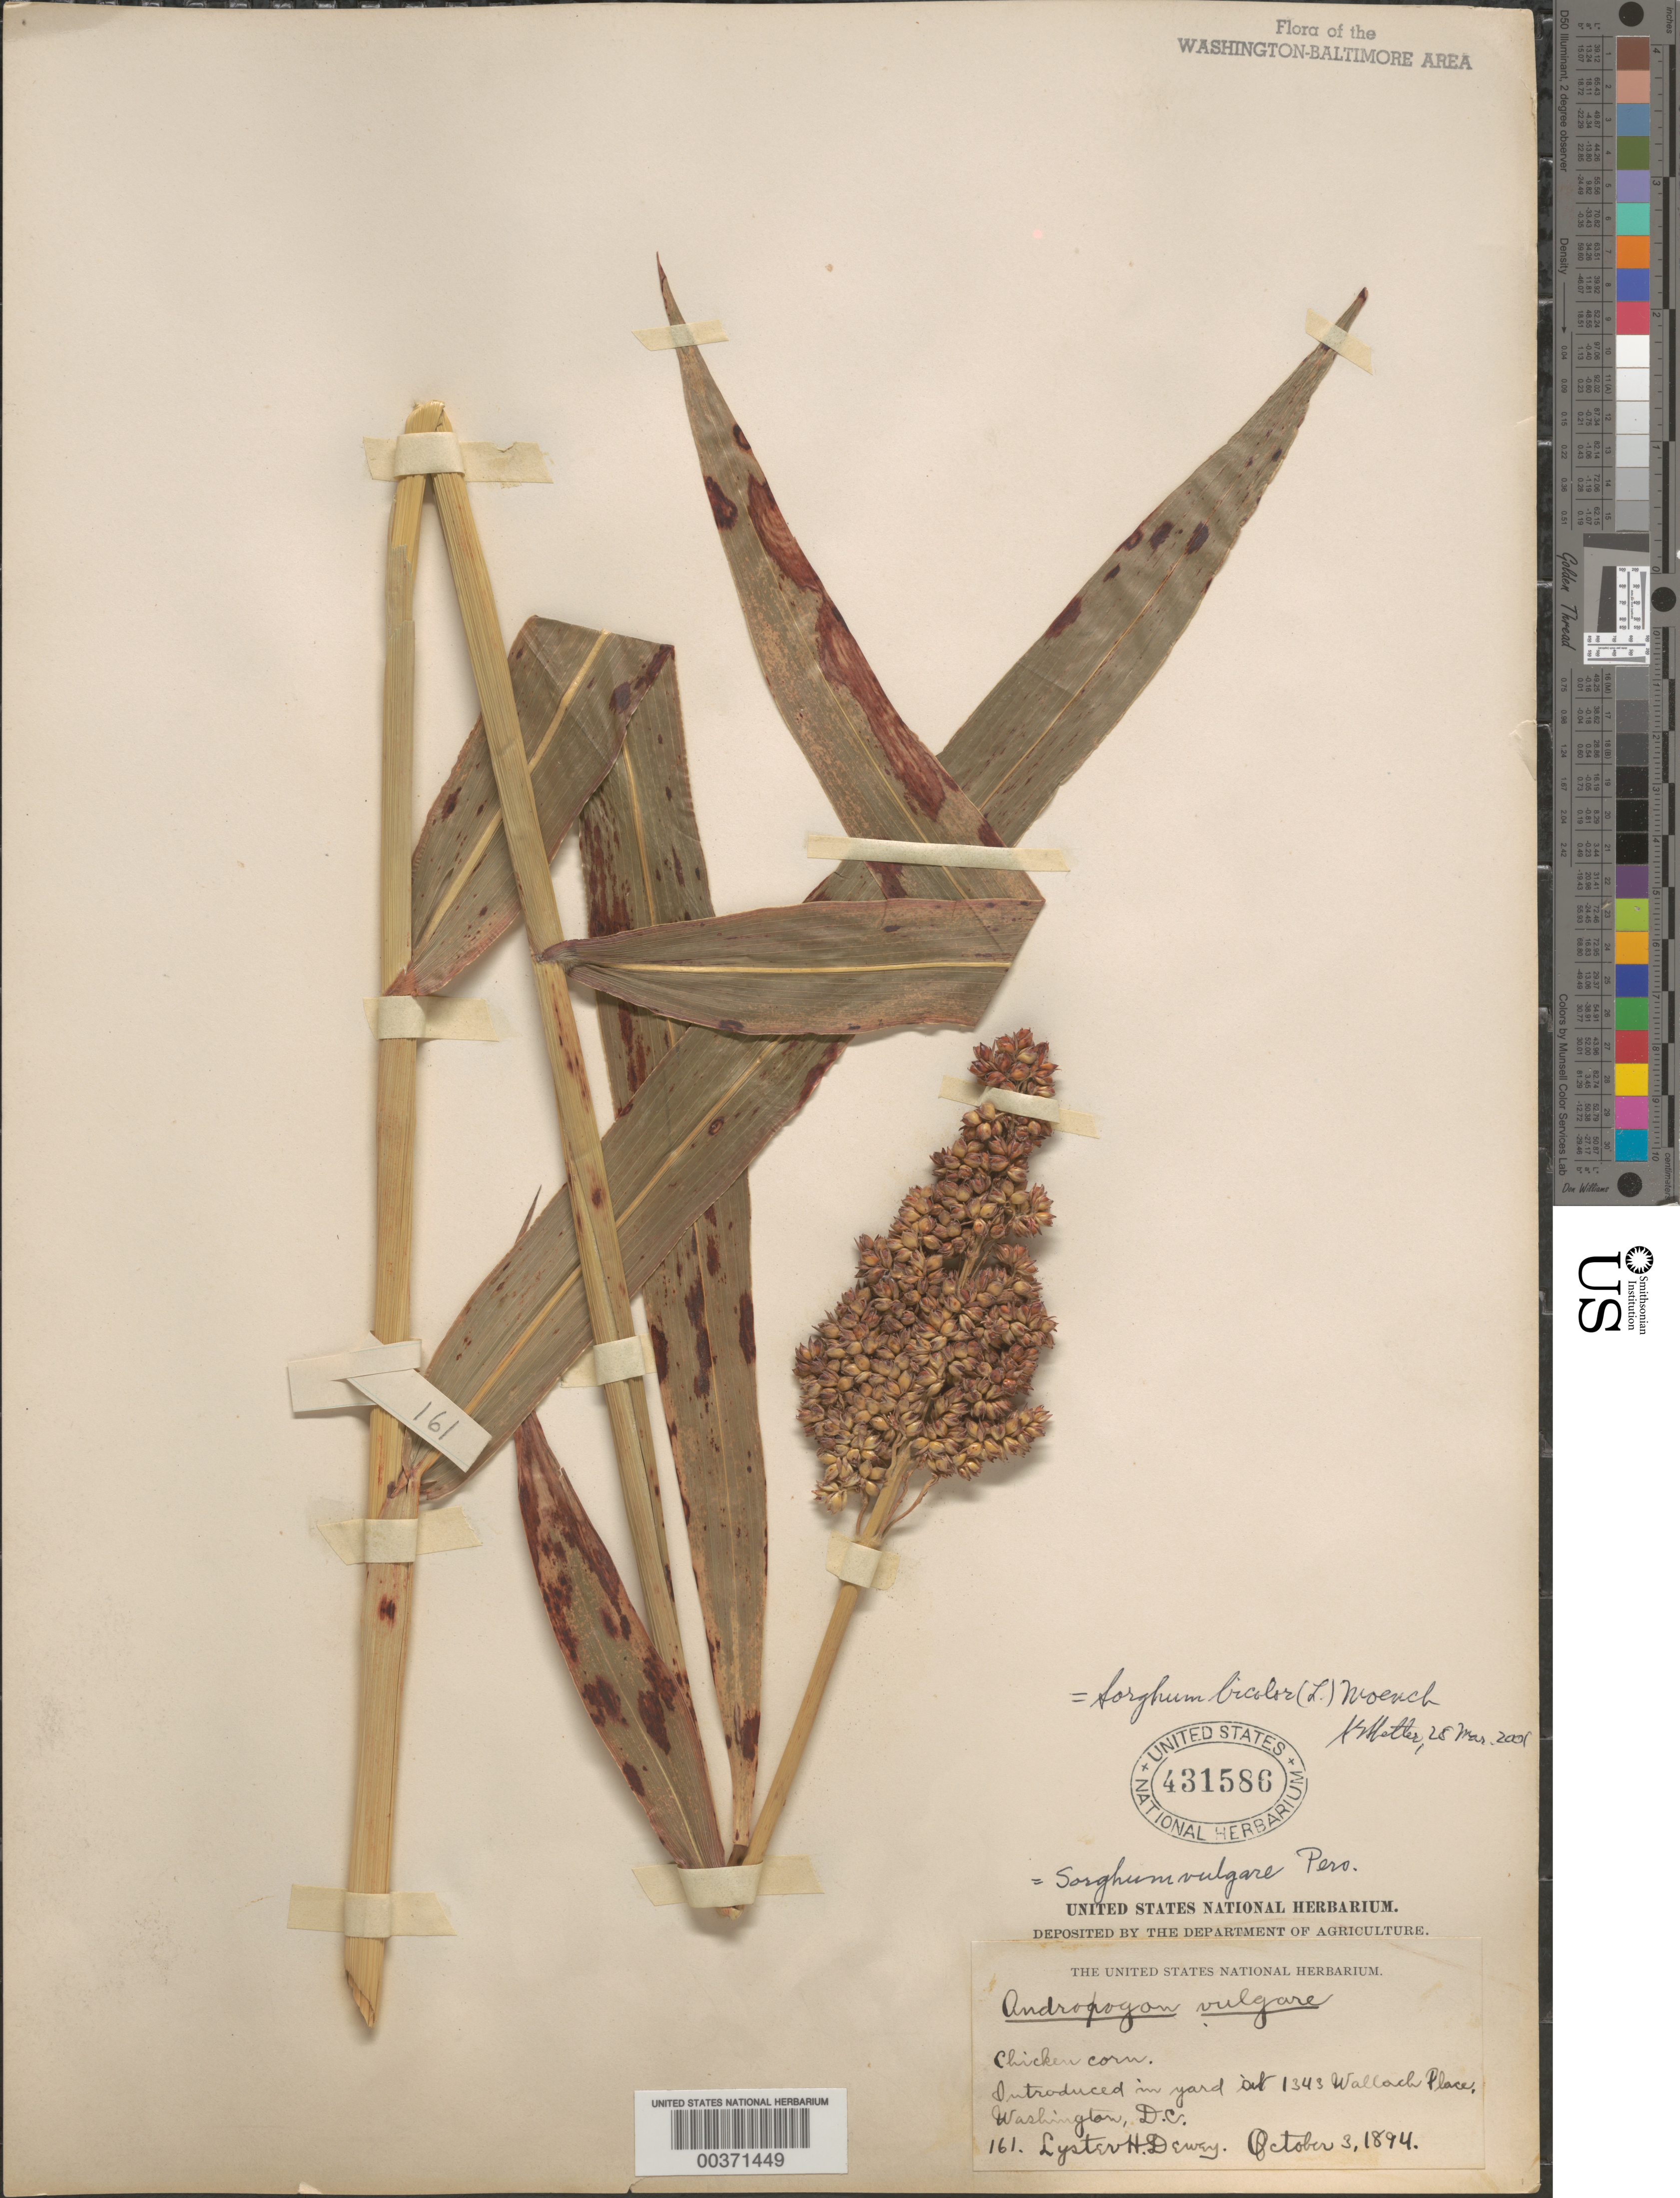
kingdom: Plantae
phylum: Tracheophyta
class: Liliopsida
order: Poales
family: Poaceae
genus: Sorghum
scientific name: Sorghum bicolor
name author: (L.) Moench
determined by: Shetler, Stanwyn G., (US), NMNH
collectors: L. H. Dewey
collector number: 161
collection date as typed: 03 Oct 1894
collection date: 1894-10-03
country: United States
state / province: District of Columbia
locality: Wallach place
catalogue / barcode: US 431586